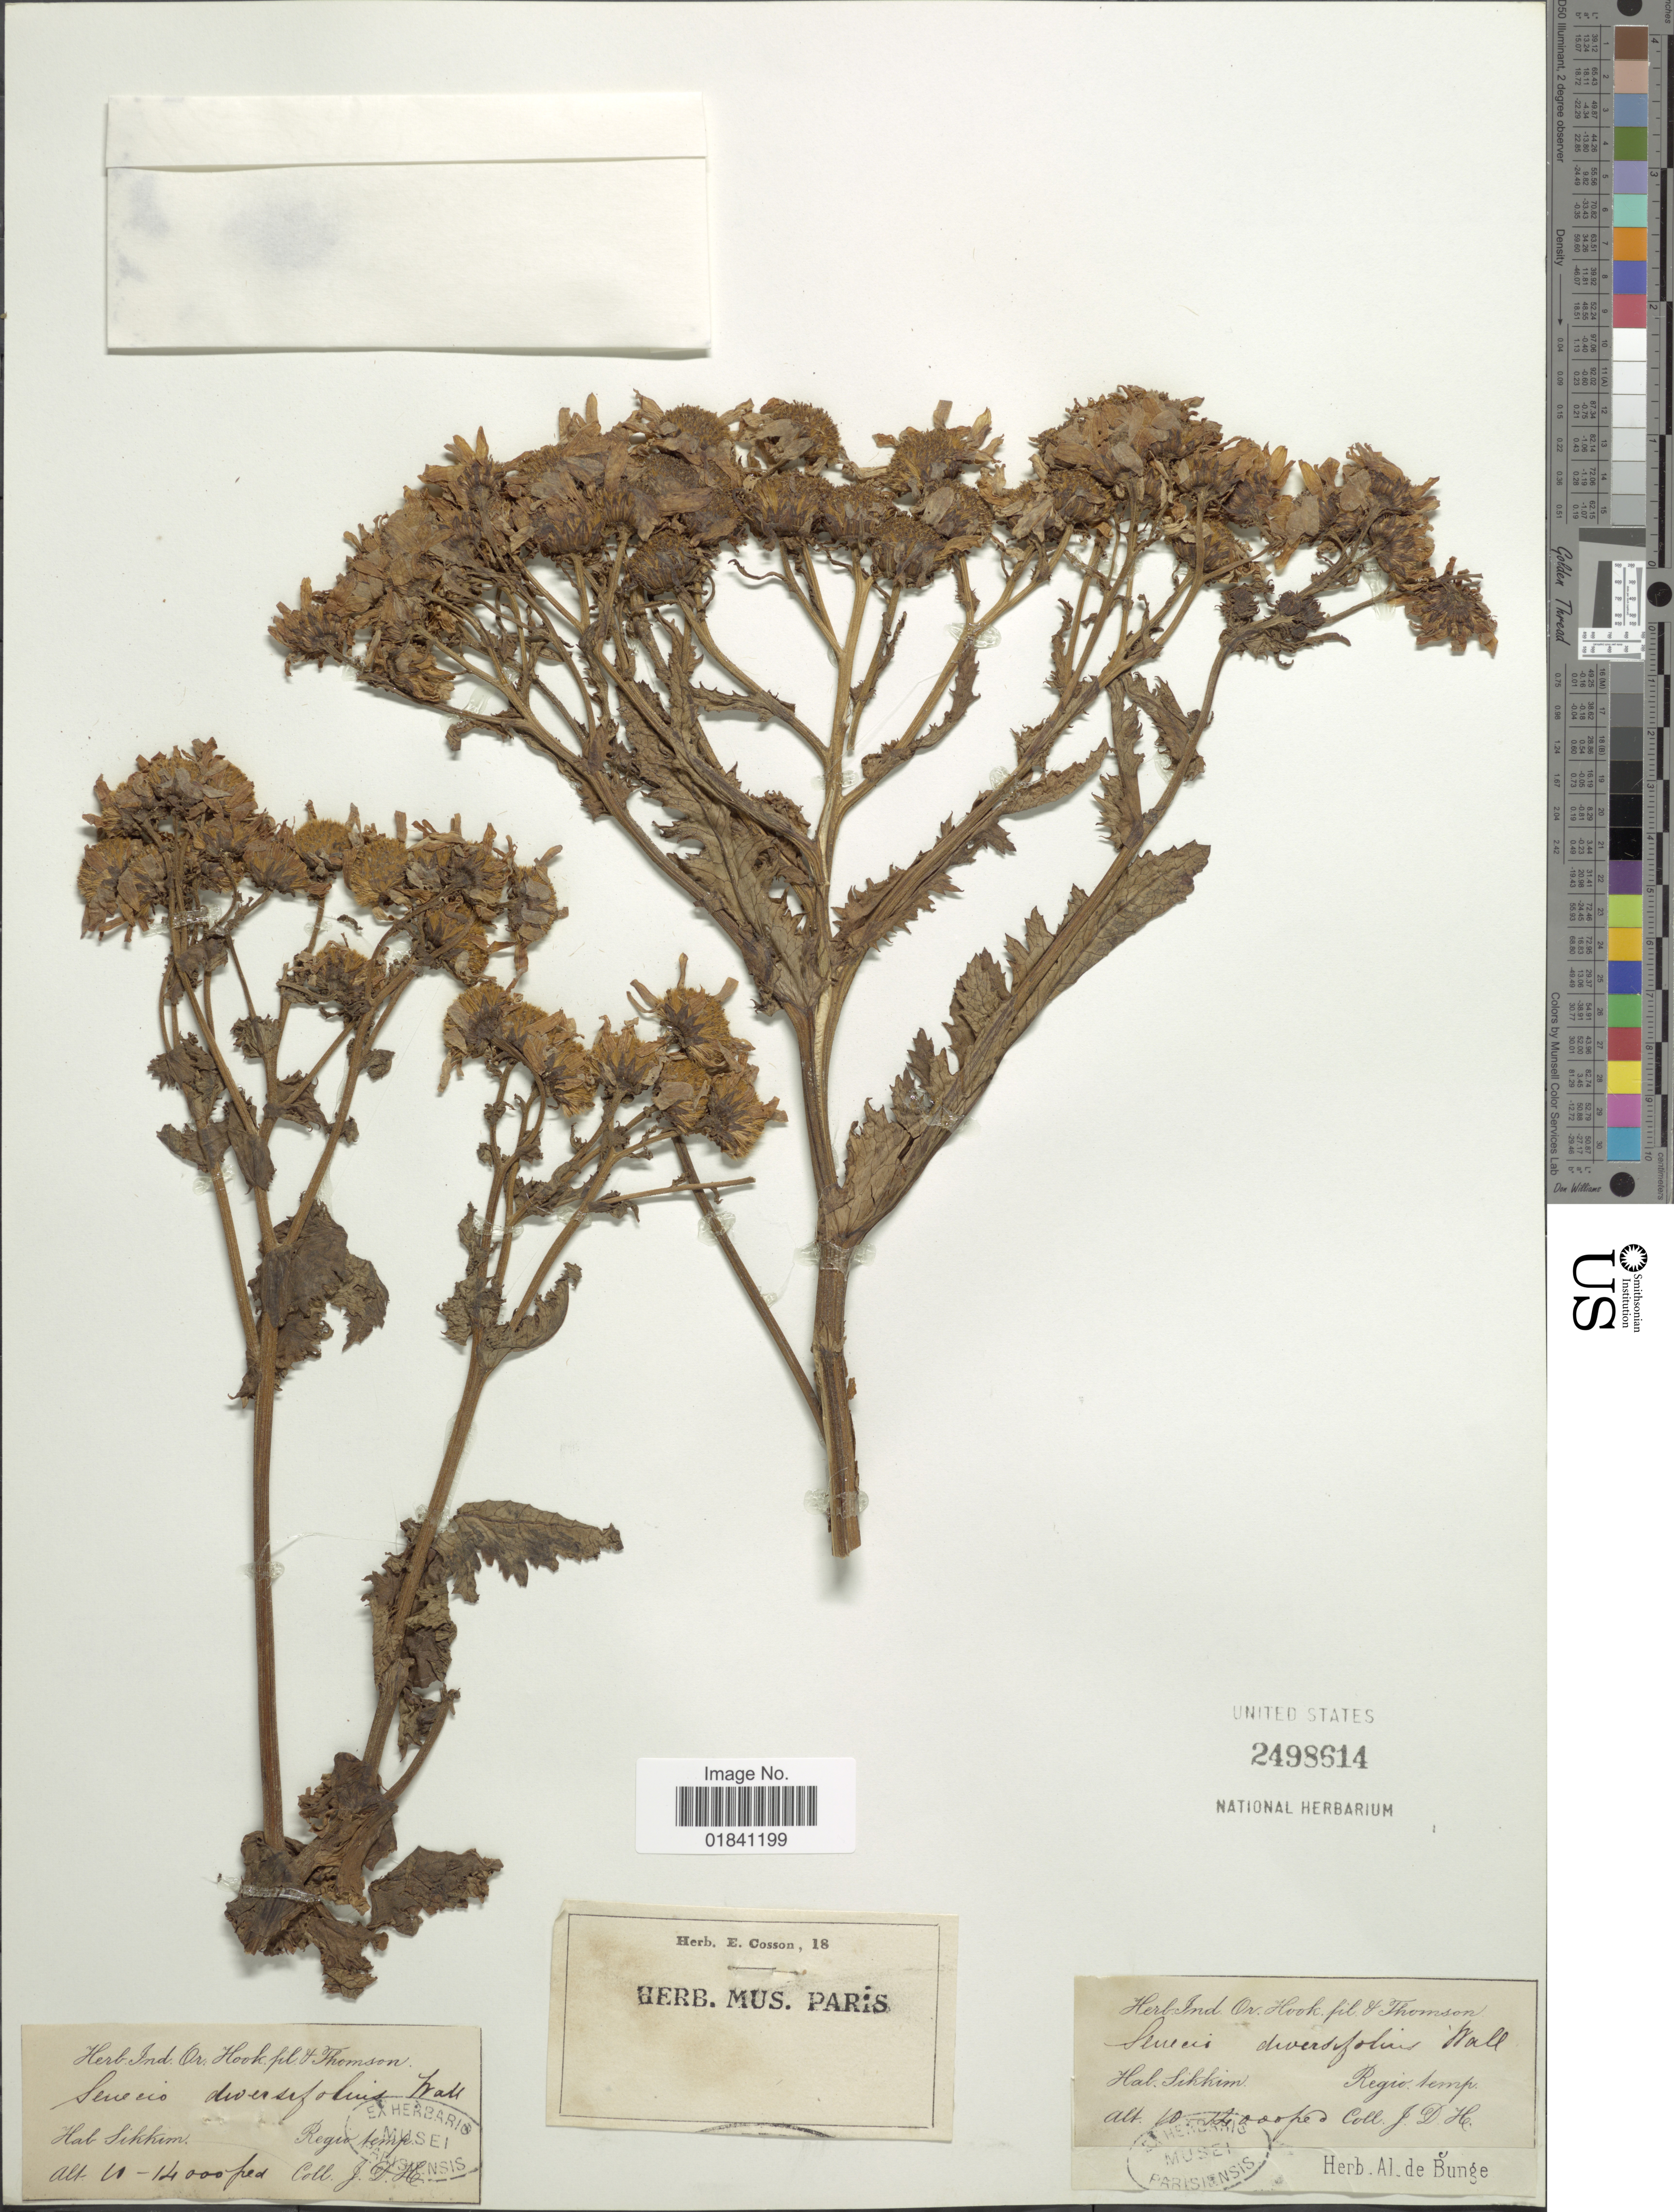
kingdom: Plantae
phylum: Tracheophyta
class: Magnoliopsida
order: Asterales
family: Asteraceae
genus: Senecio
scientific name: Senecio diversifolius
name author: Dumort.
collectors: J. D. Hooker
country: India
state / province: Sikkim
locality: Regio temp.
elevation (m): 3048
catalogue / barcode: US 2498614